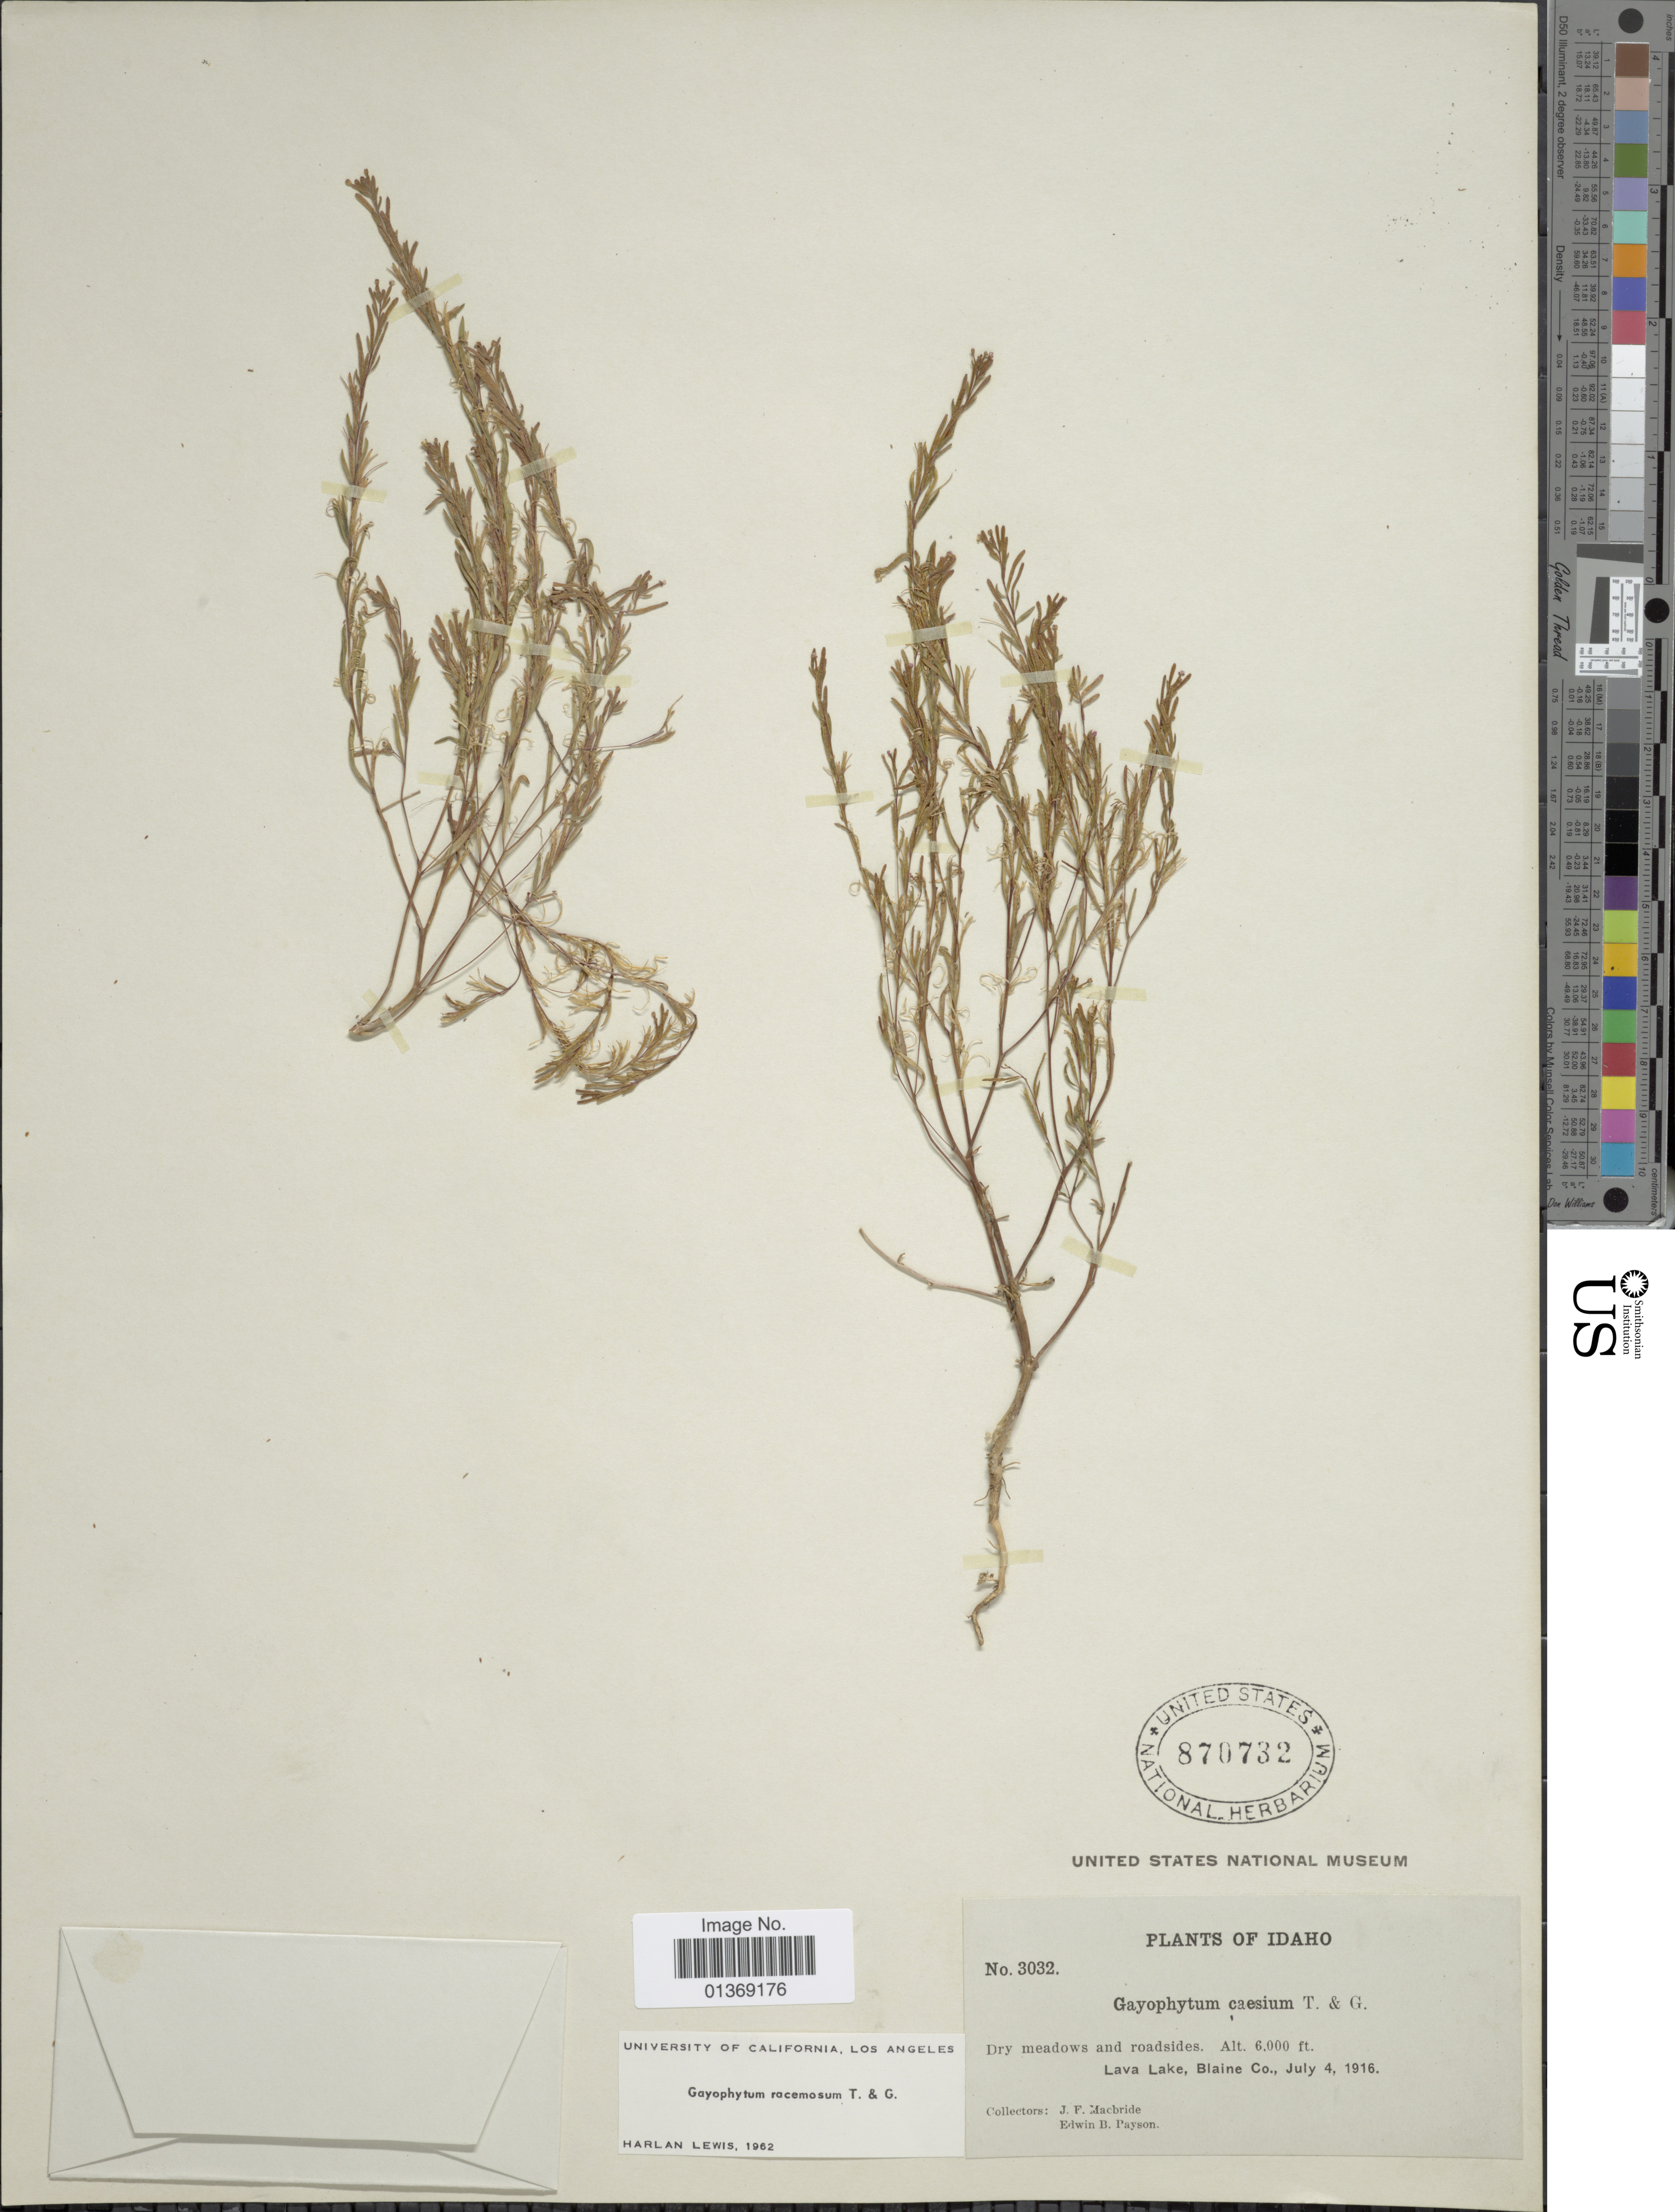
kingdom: Plantae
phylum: Tracheophyta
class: Magnoliopsida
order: Myrtales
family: Onagraceae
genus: Gayophytum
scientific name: Gayophytum racemosum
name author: Torr. & A. Gray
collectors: J. F. Macbride & E. B. Payson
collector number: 3032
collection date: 1916-07-04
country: United States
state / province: Idaho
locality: Lava Lake, Blaine Co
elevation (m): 1829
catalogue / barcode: US 870732